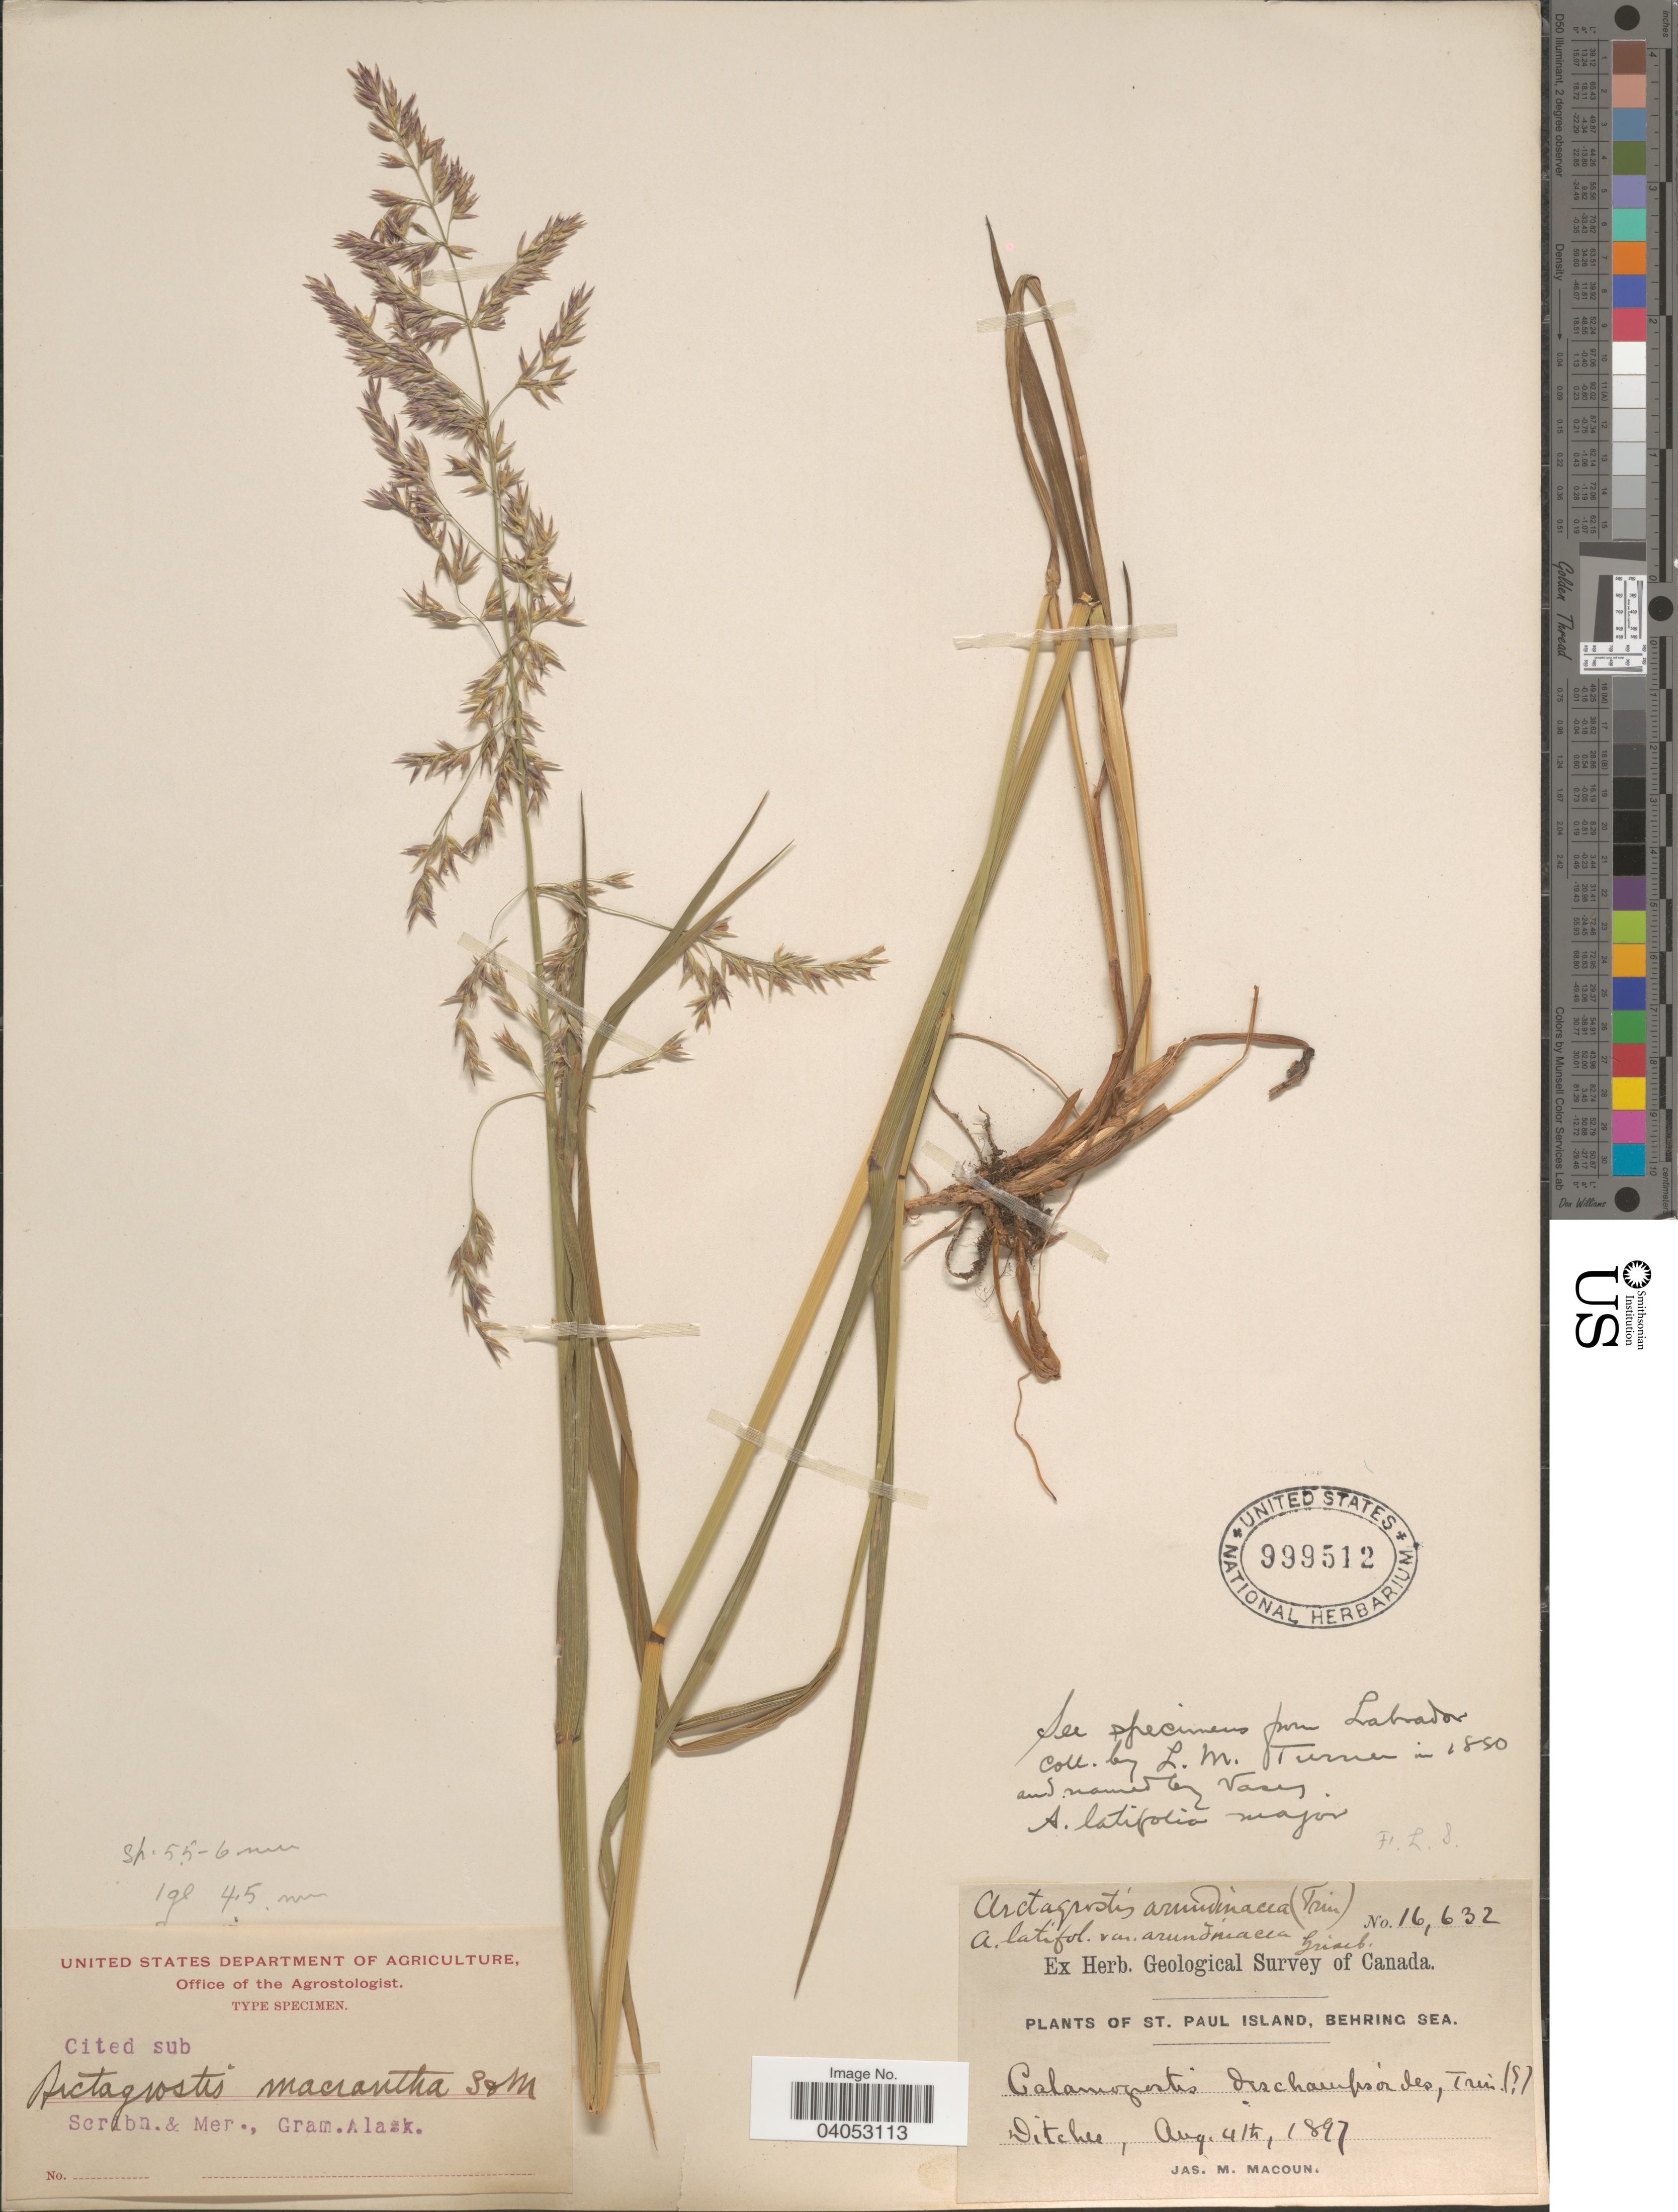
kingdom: Plantae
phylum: Tracheophyta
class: Liliopsida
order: Poales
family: Poaceae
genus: Arctagrostis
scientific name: Arctagrostis latifolia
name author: (R. Br.) Griseb.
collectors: J. M. Macoun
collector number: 16632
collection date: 1897-08-04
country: United States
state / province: Alaska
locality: St. Paul Island, Behring Sea.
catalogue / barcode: US 999512